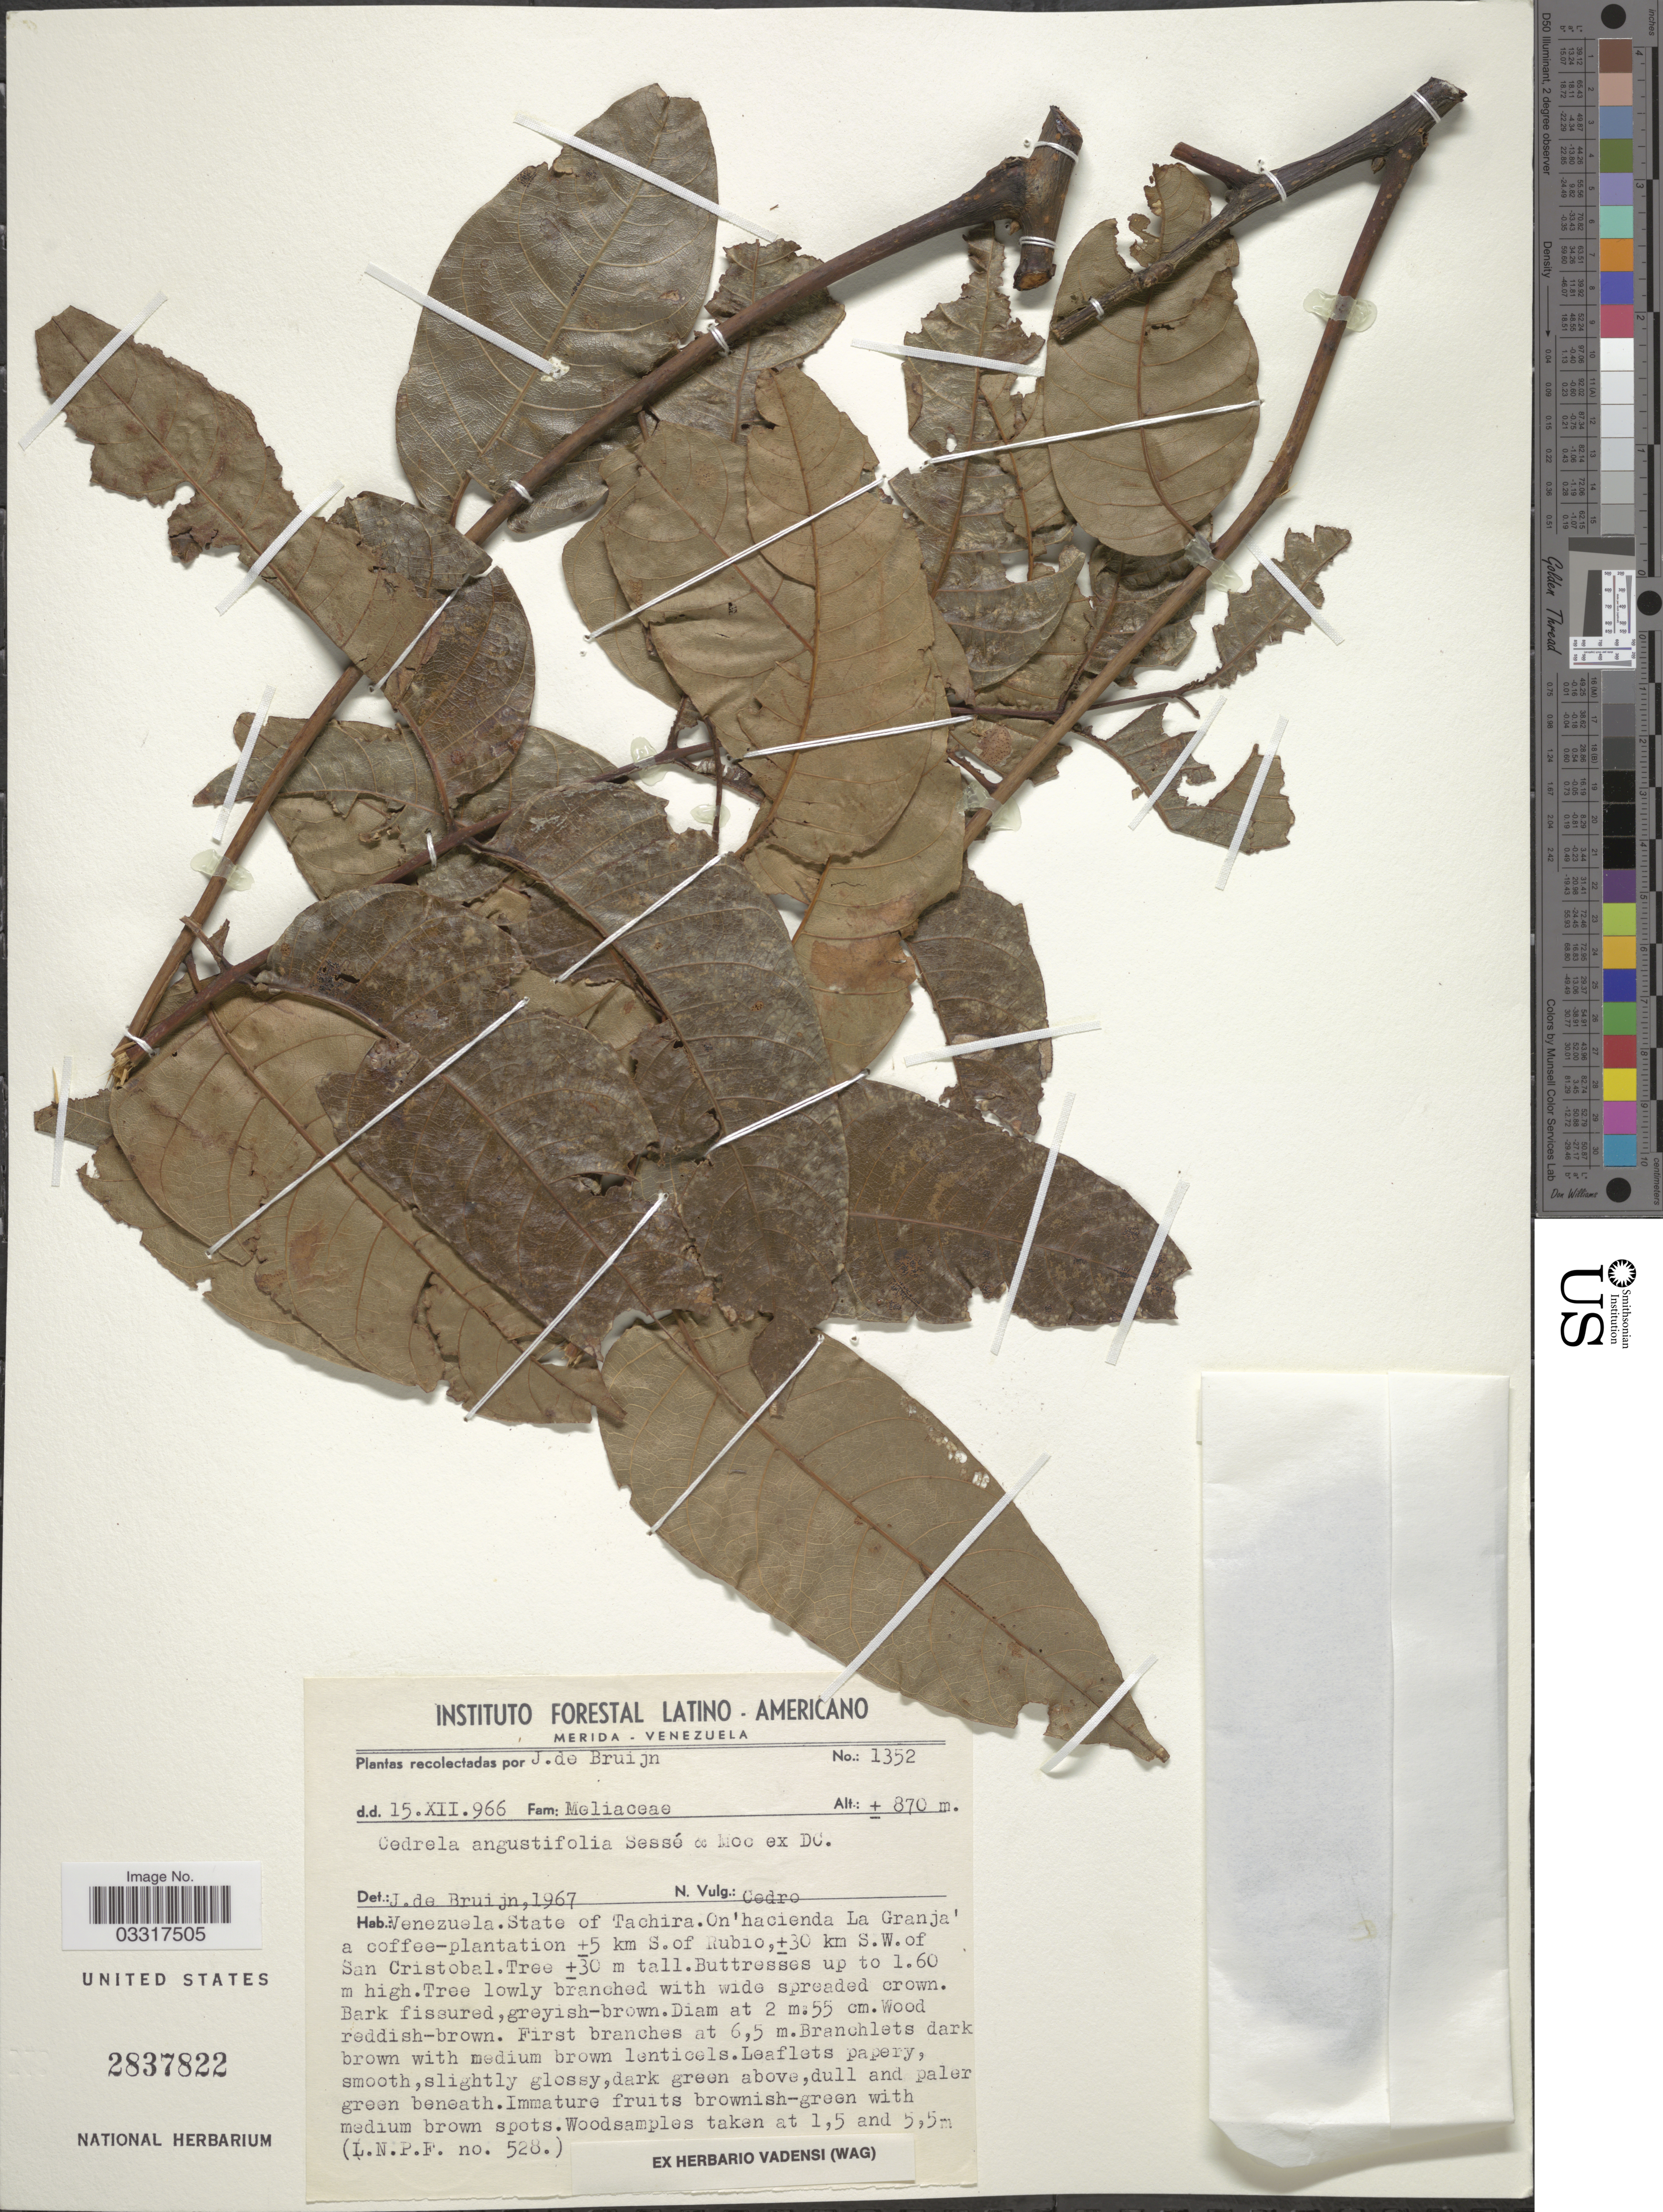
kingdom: Plantae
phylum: Tracheophyta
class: Magnoliopsida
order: Sapindales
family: Meliaceae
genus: Cedrela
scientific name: Cedrela odorata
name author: L.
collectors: J. Bruijn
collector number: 1352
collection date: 1966-12-15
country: Venezuela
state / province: Tachira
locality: On 'hacienda La Granja' a coffee-plantation ±5 km S. of Rubio, ±30 km S.W. of San Cristobal.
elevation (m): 870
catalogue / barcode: US 2837822